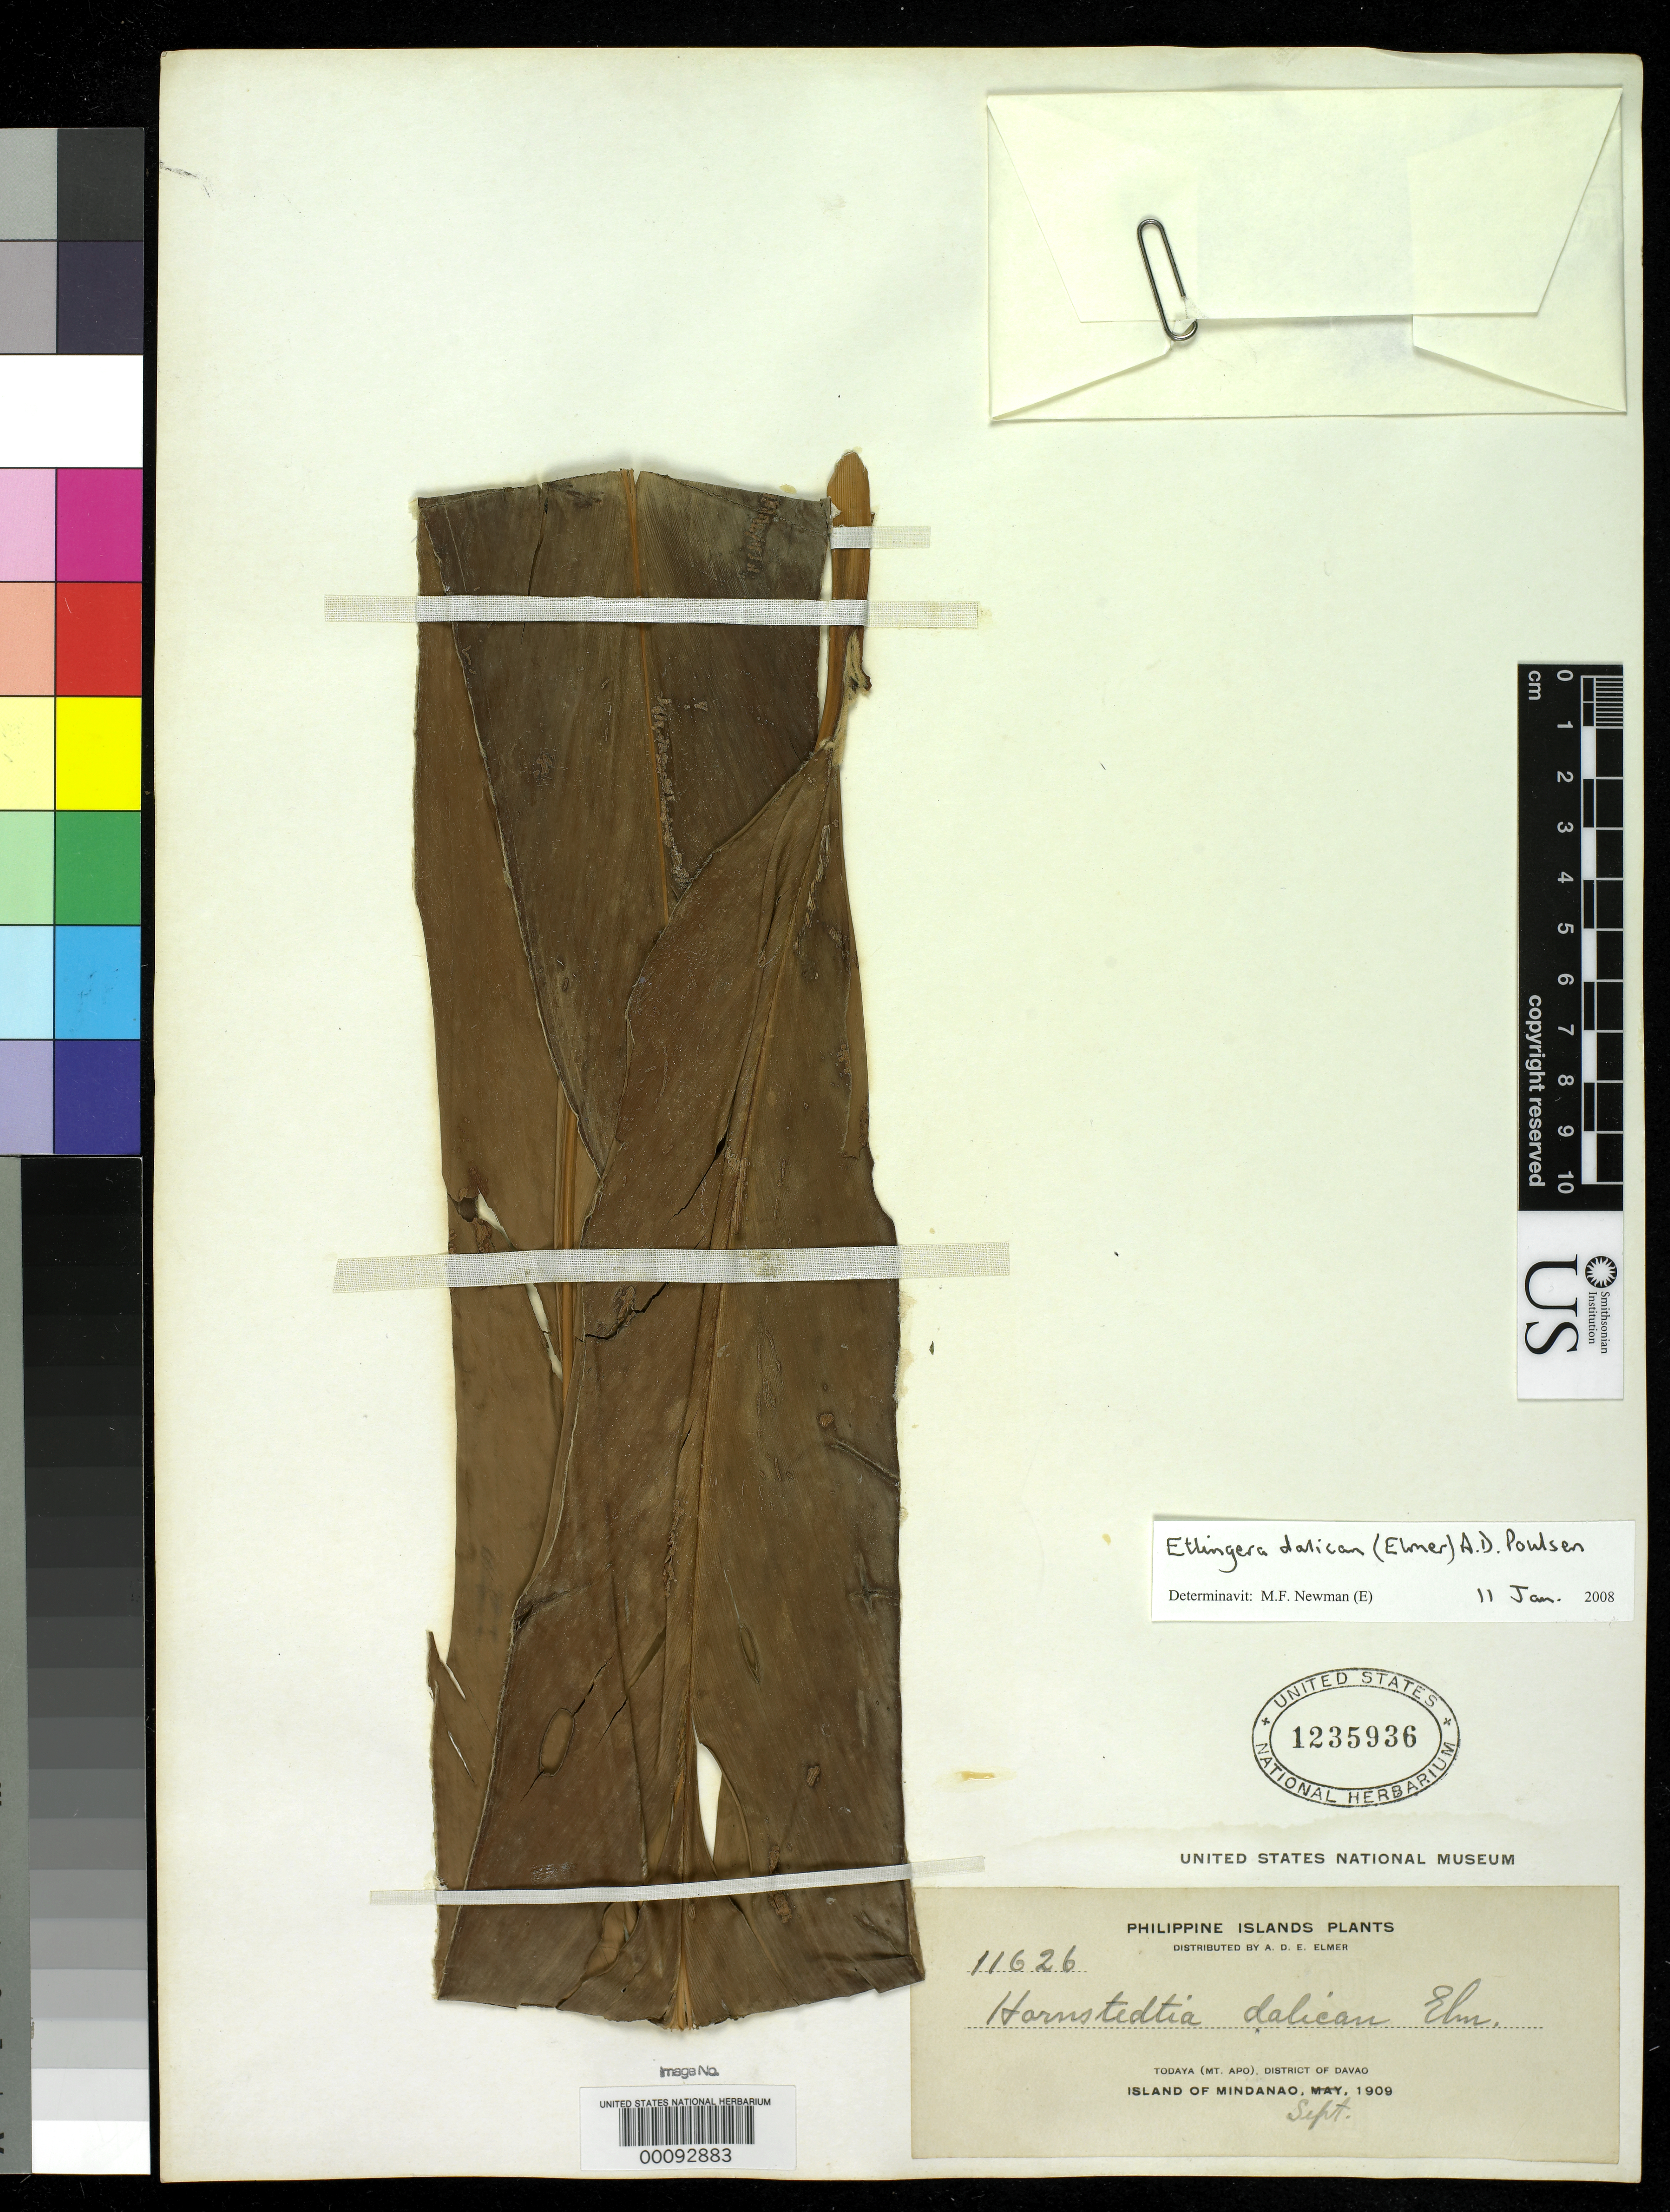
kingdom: Plantae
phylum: Tracheophyta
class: Liliopsida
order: Zingiberales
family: Zingiberaceae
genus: Hornstedtia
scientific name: Hornstedtia dalican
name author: Elmer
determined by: Newman, M. F.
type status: Isolectotype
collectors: A. D. E. Elmer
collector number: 11626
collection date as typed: Sep 1909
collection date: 1909-09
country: Philippines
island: Mindanao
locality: Todaya (Mt. Apo), District of Davao.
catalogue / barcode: US 1235936